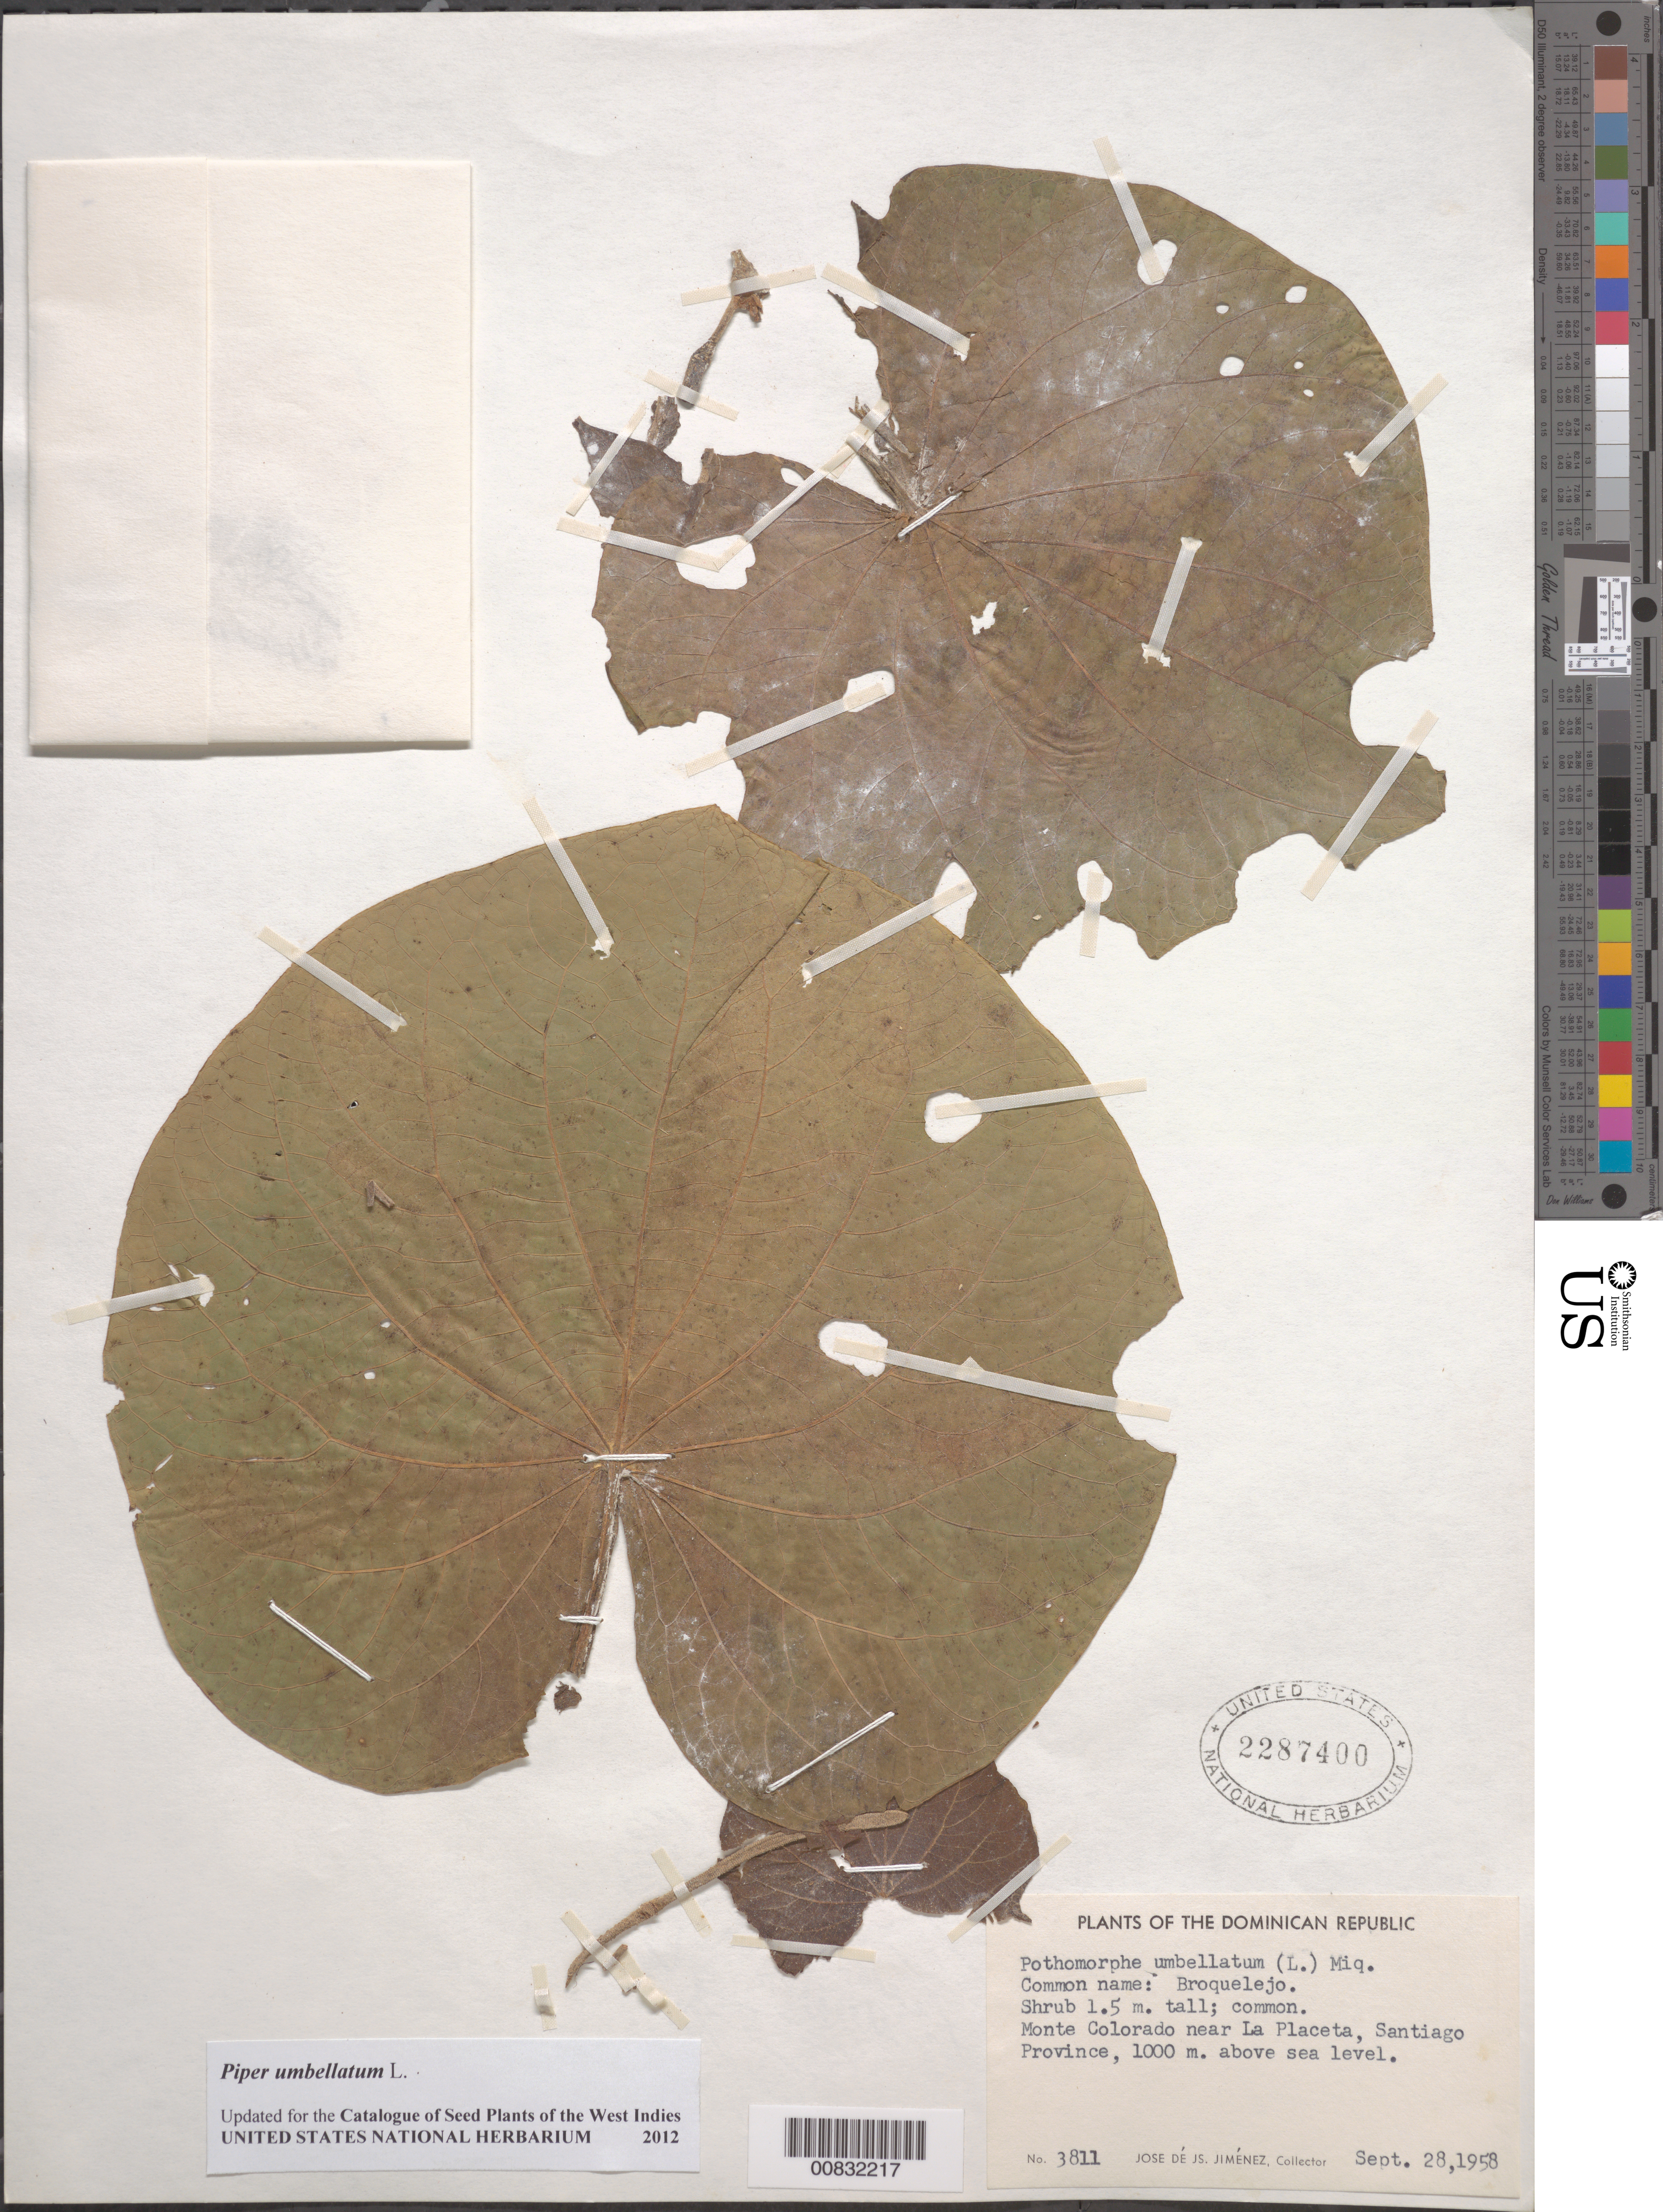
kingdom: Plantae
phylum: Tracheophyta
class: Magnoliopsida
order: Piperales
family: Piperaceae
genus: Piper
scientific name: Piper umbellatum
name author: L.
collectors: J. J. Jiménez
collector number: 3811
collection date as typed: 28 Sep 1958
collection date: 1958-09-28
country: Dominican Republic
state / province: Santiago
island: Hispaniola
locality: Monte Colorado near La Placeta.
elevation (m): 1000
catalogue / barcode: US 2287400